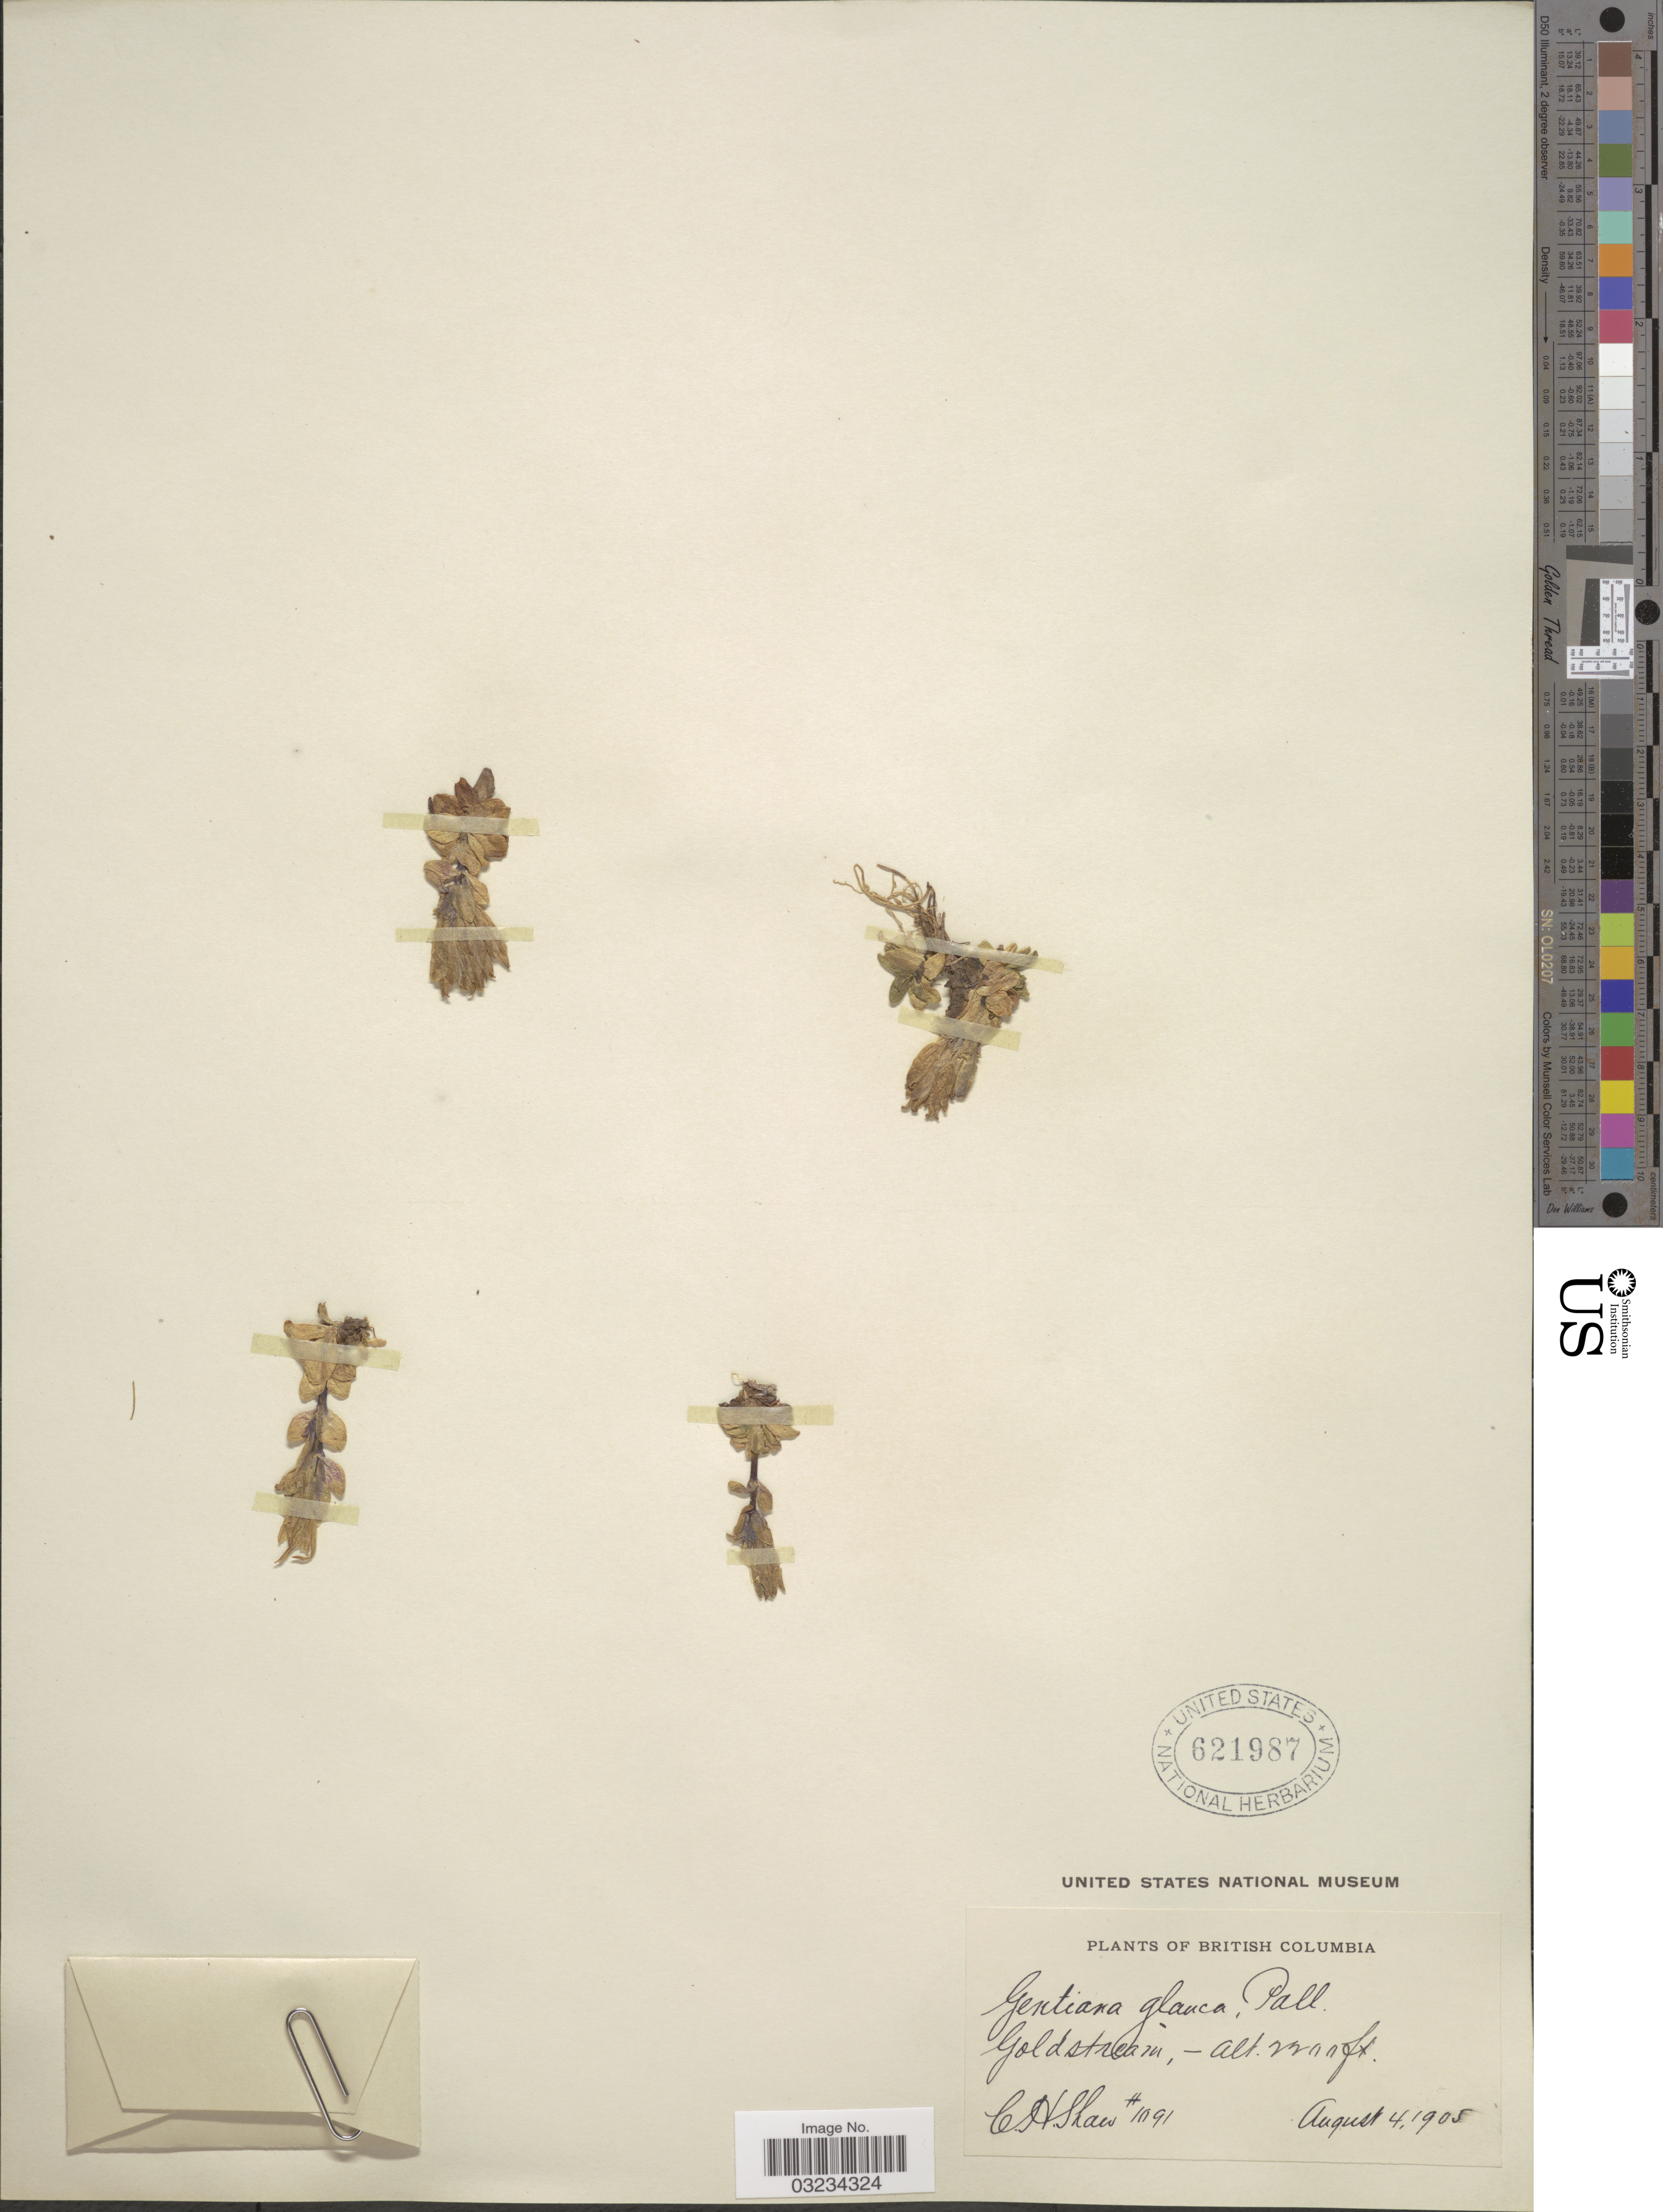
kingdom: Plantae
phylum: Tracheophyta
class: Magnoliopsida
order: Gentianales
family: Gentianaceae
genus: Gentiana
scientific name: Gentiana glauca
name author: Pall.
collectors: C. H. Shaw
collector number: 1091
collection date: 1905-08-04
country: Canada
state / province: British Columbia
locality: Goldstream.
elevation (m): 671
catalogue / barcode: US 621987